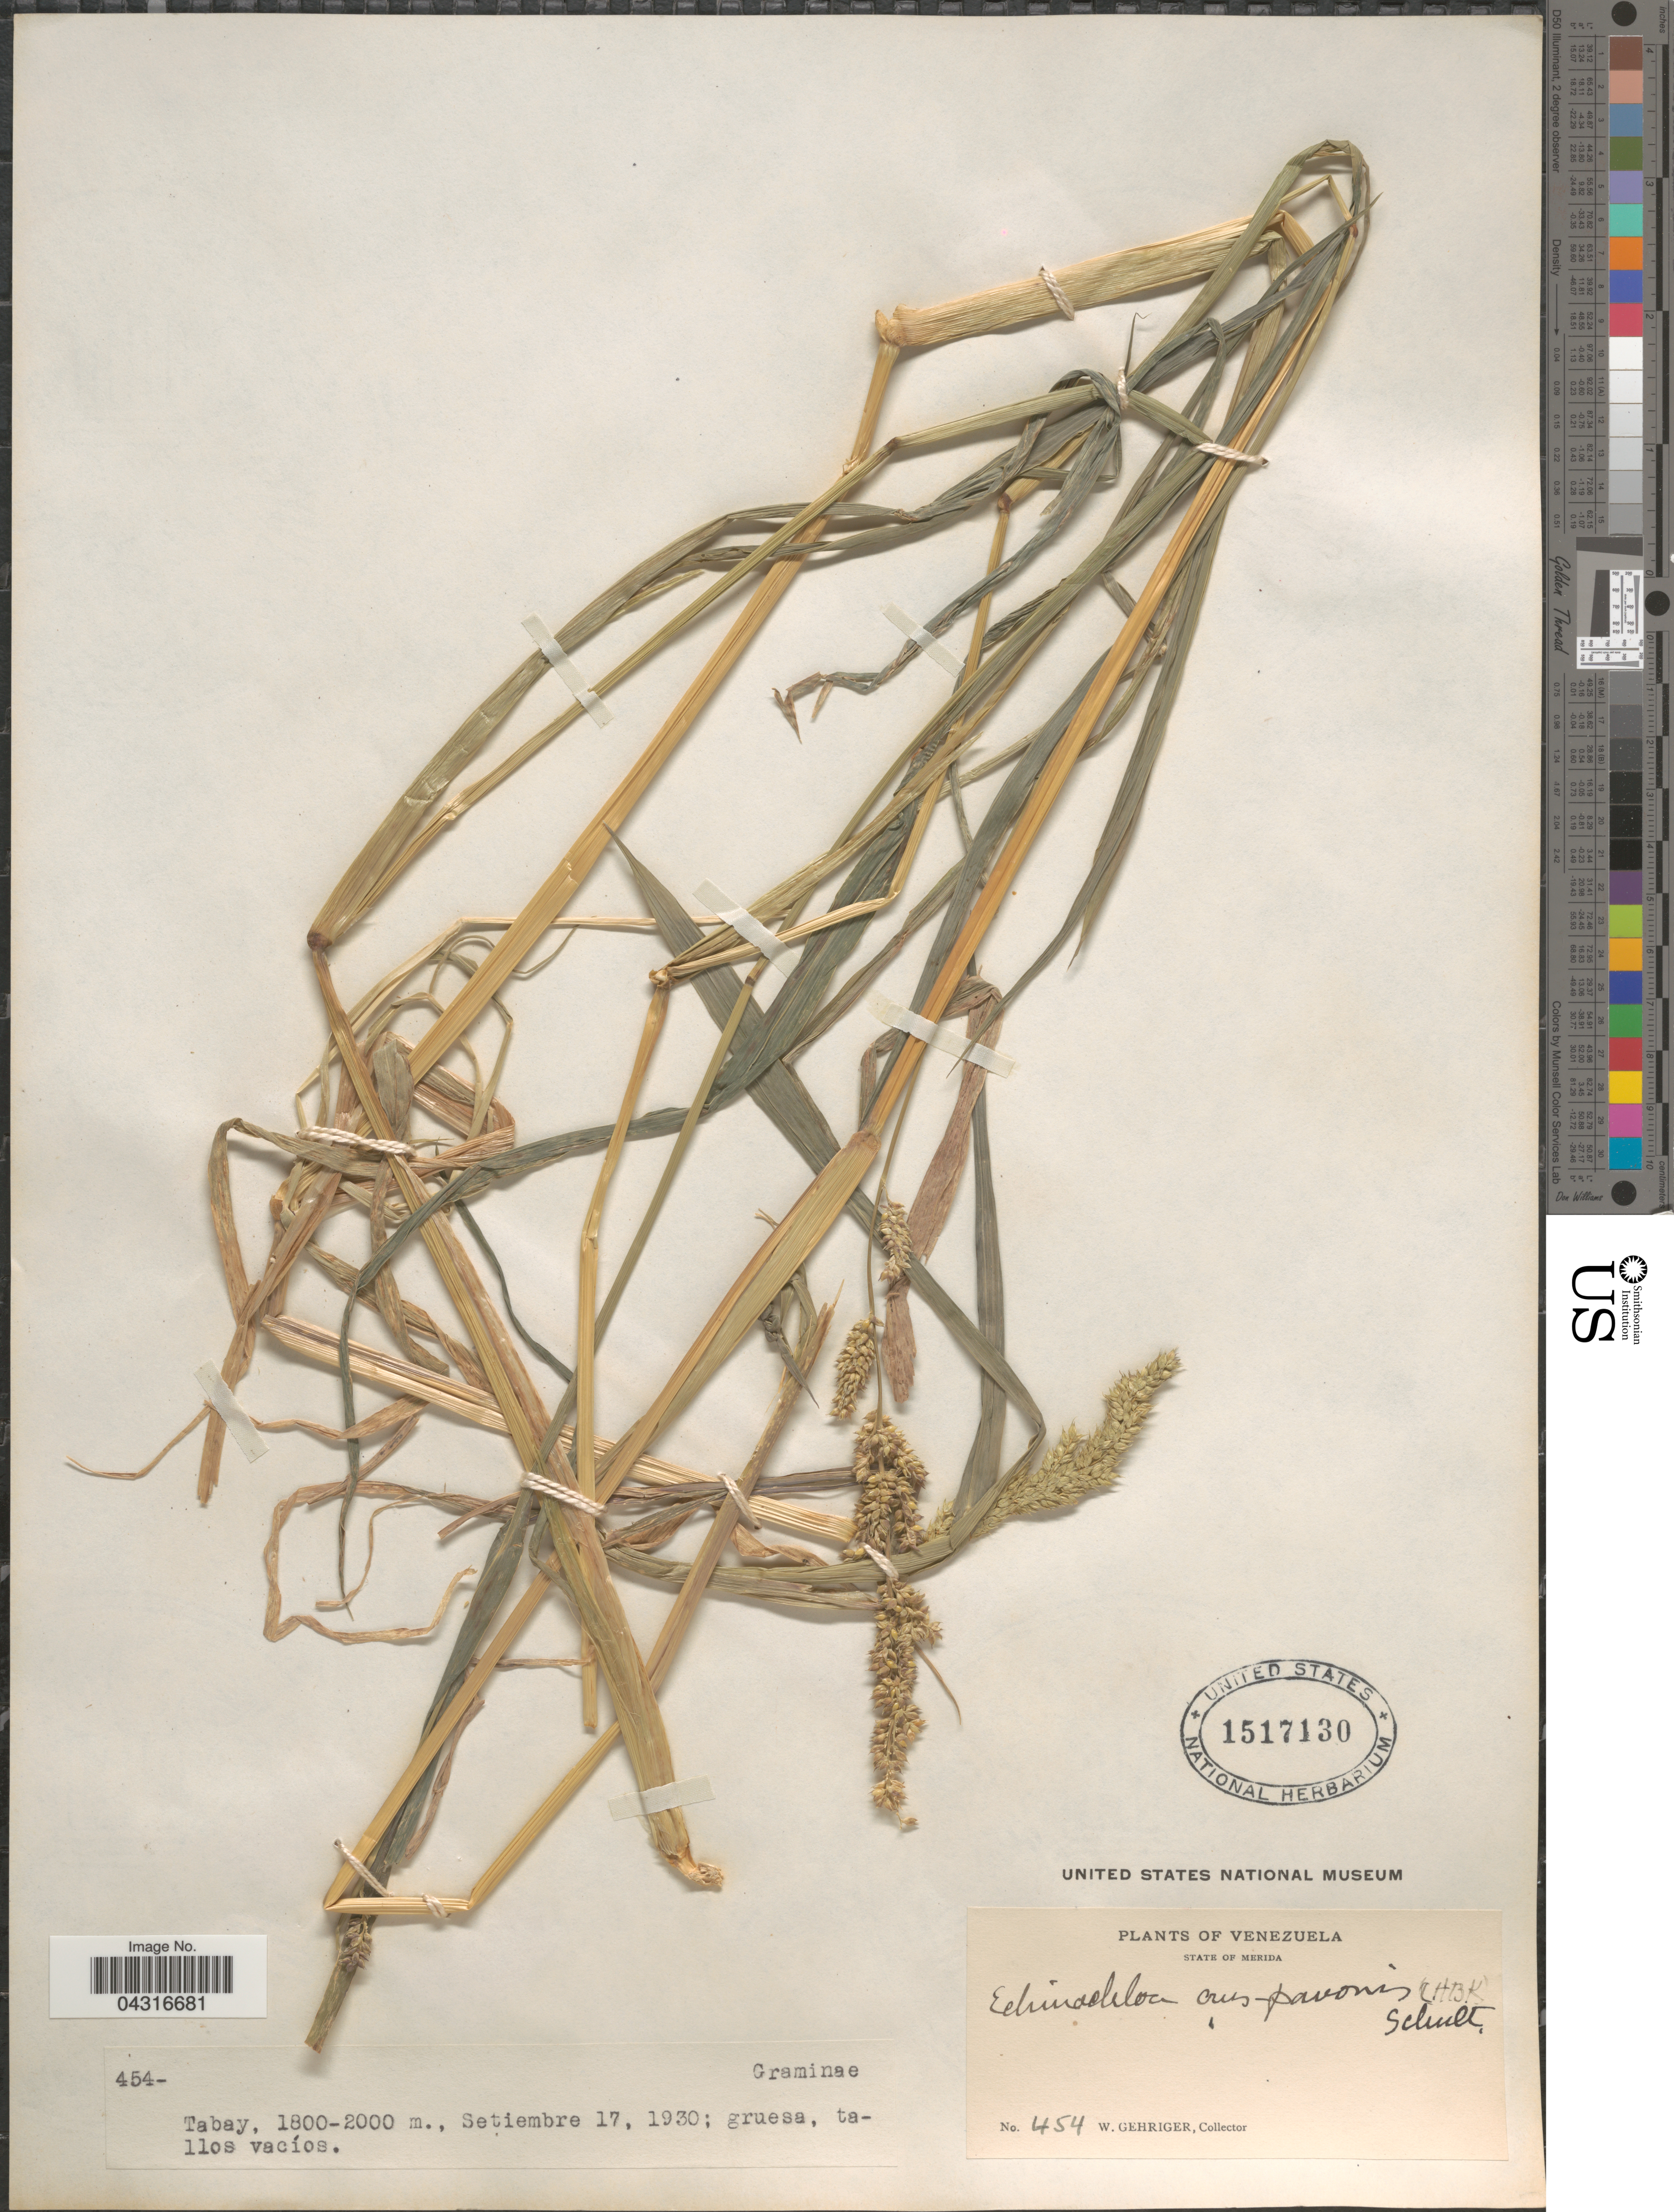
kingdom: Plantae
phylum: Tracheophyta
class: Liliopsida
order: Poales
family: Poaceae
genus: Echinochloa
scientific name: Echinochloa crus-pavonis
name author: (Kunth) Schult.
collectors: W. Gehriger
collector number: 454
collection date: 1930-09-17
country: Venezuela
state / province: Merida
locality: Tabay.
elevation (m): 1800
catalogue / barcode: US 1517130